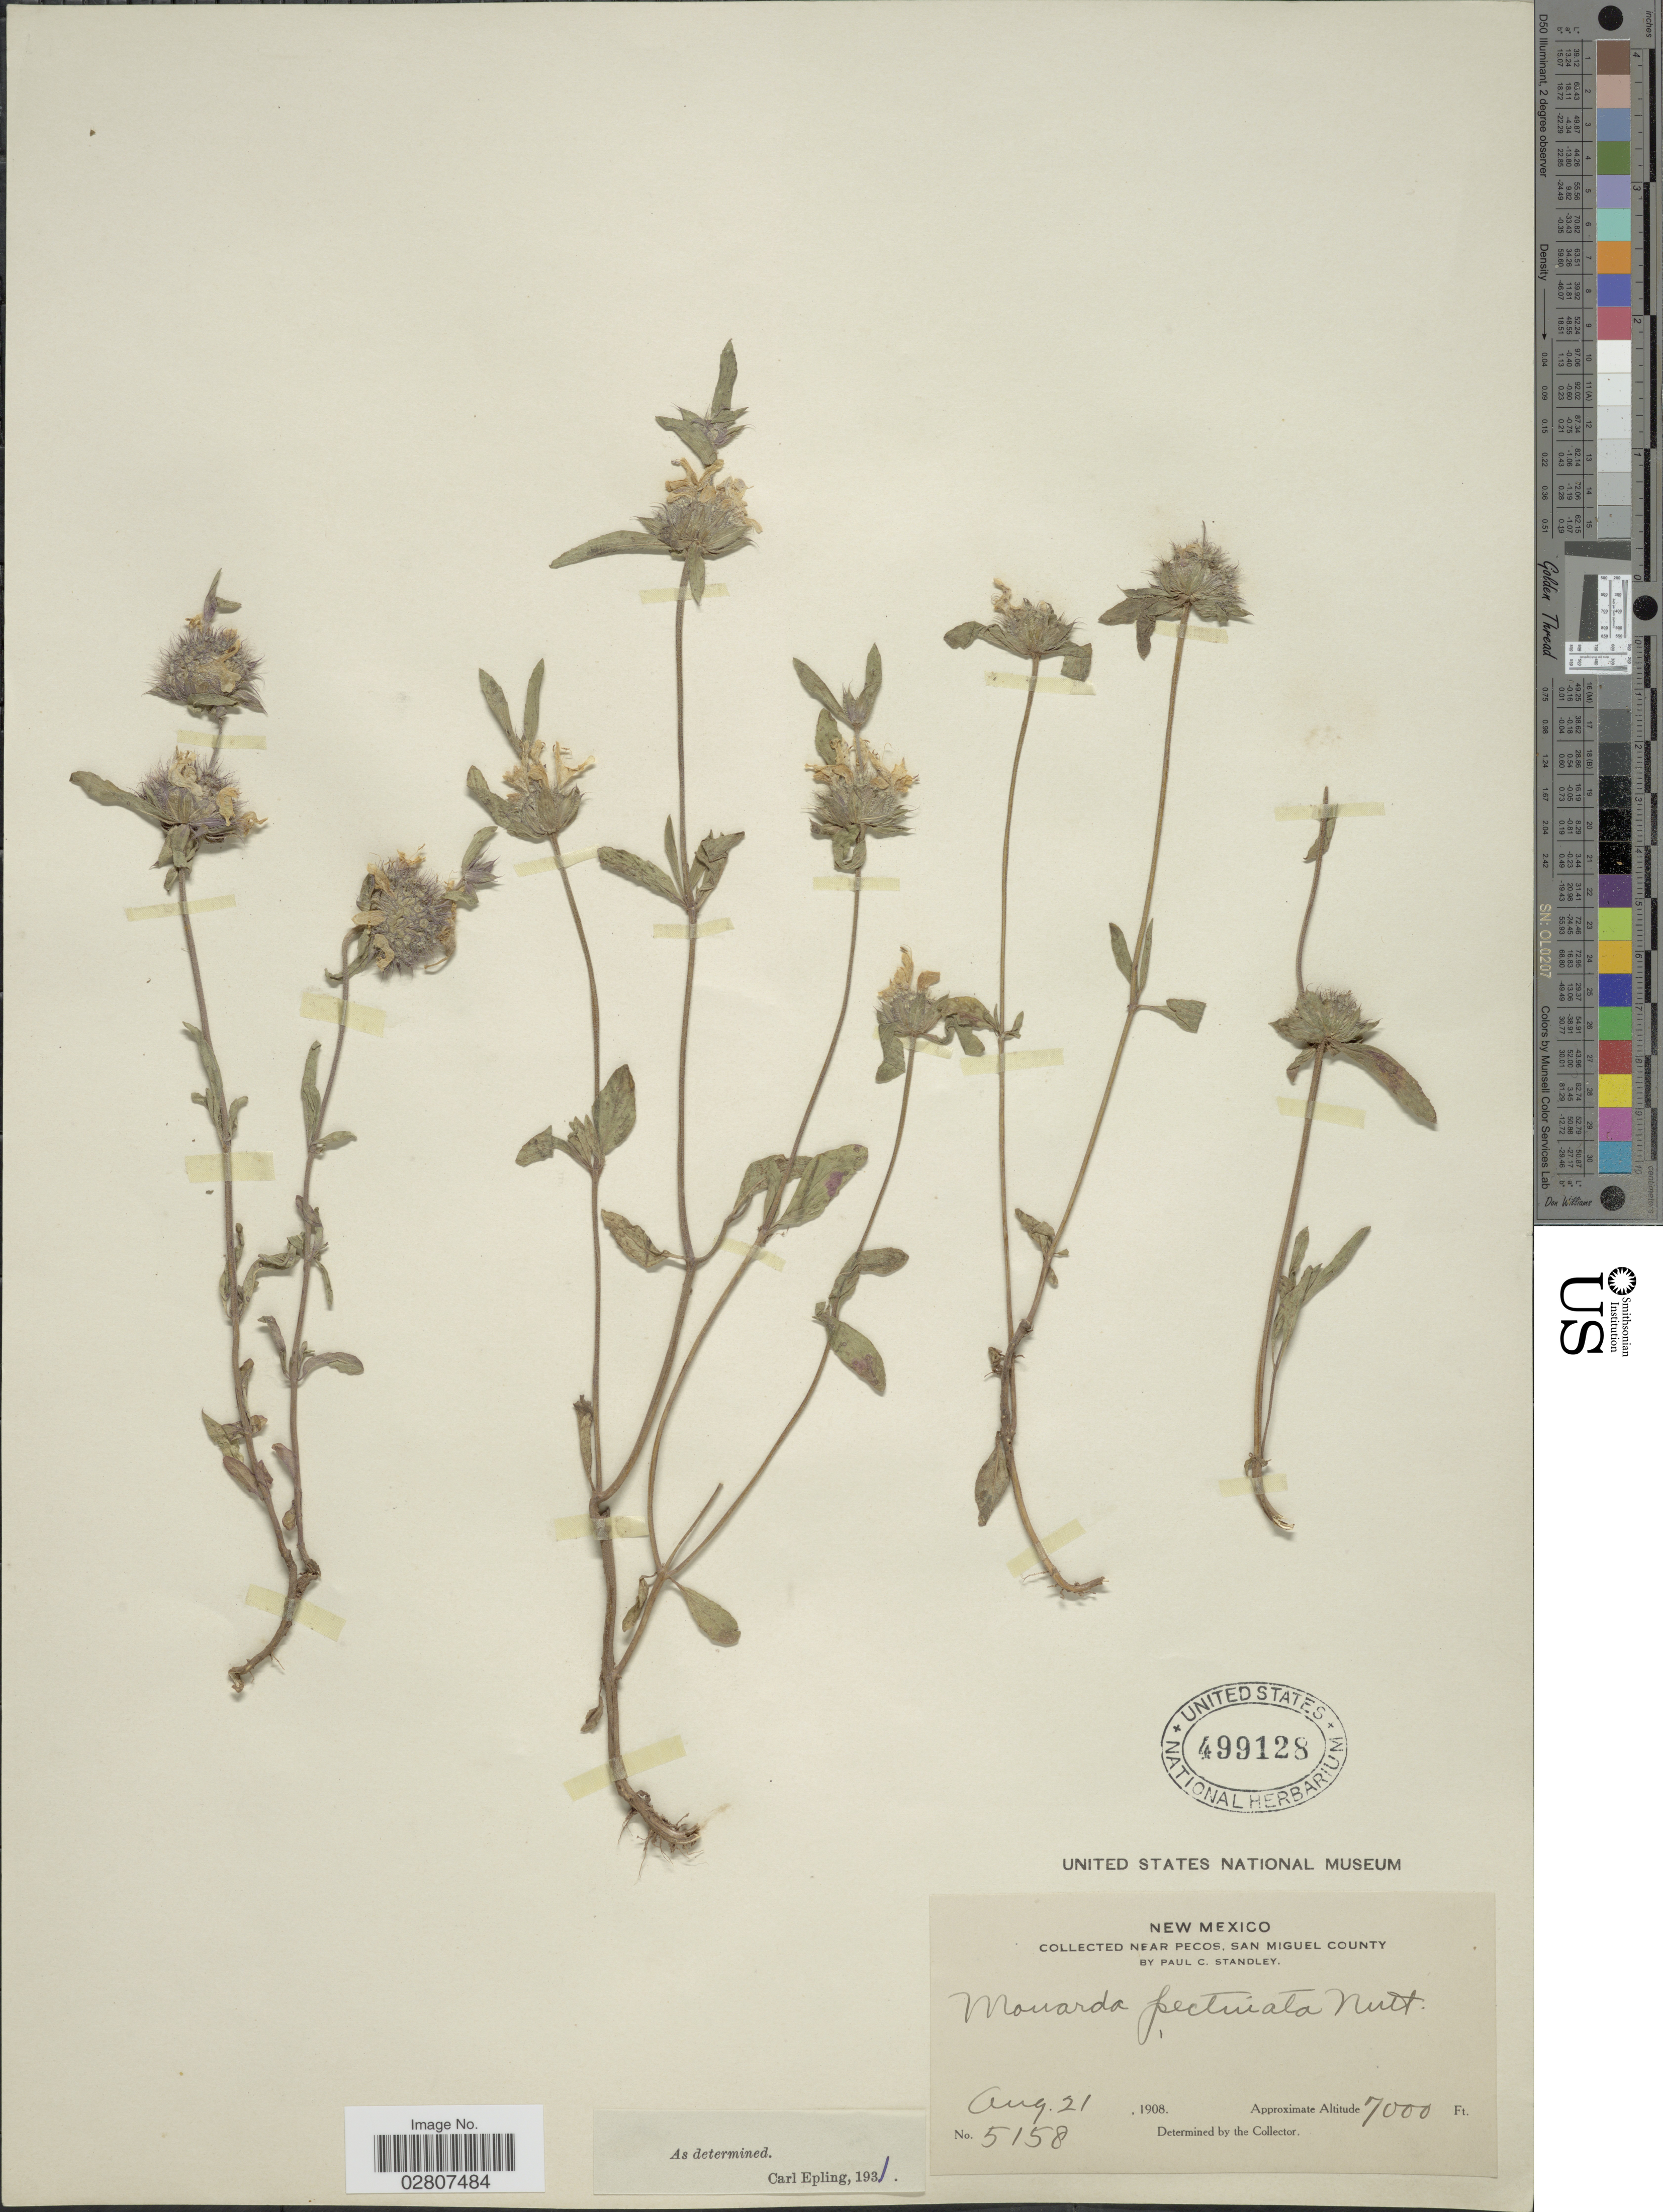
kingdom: Plantae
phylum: Tracheophyta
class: Magnoliopsida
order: Lamiales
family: Lamiaceae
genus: Monarda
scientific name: Monarda pectinata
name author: Nutt.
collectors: P. C. Standley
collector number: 5158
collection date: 1908-08-21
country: United States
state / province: New Mexico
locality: Near Pecos, San Miguel County.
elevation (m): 2134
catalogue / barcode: US 499128